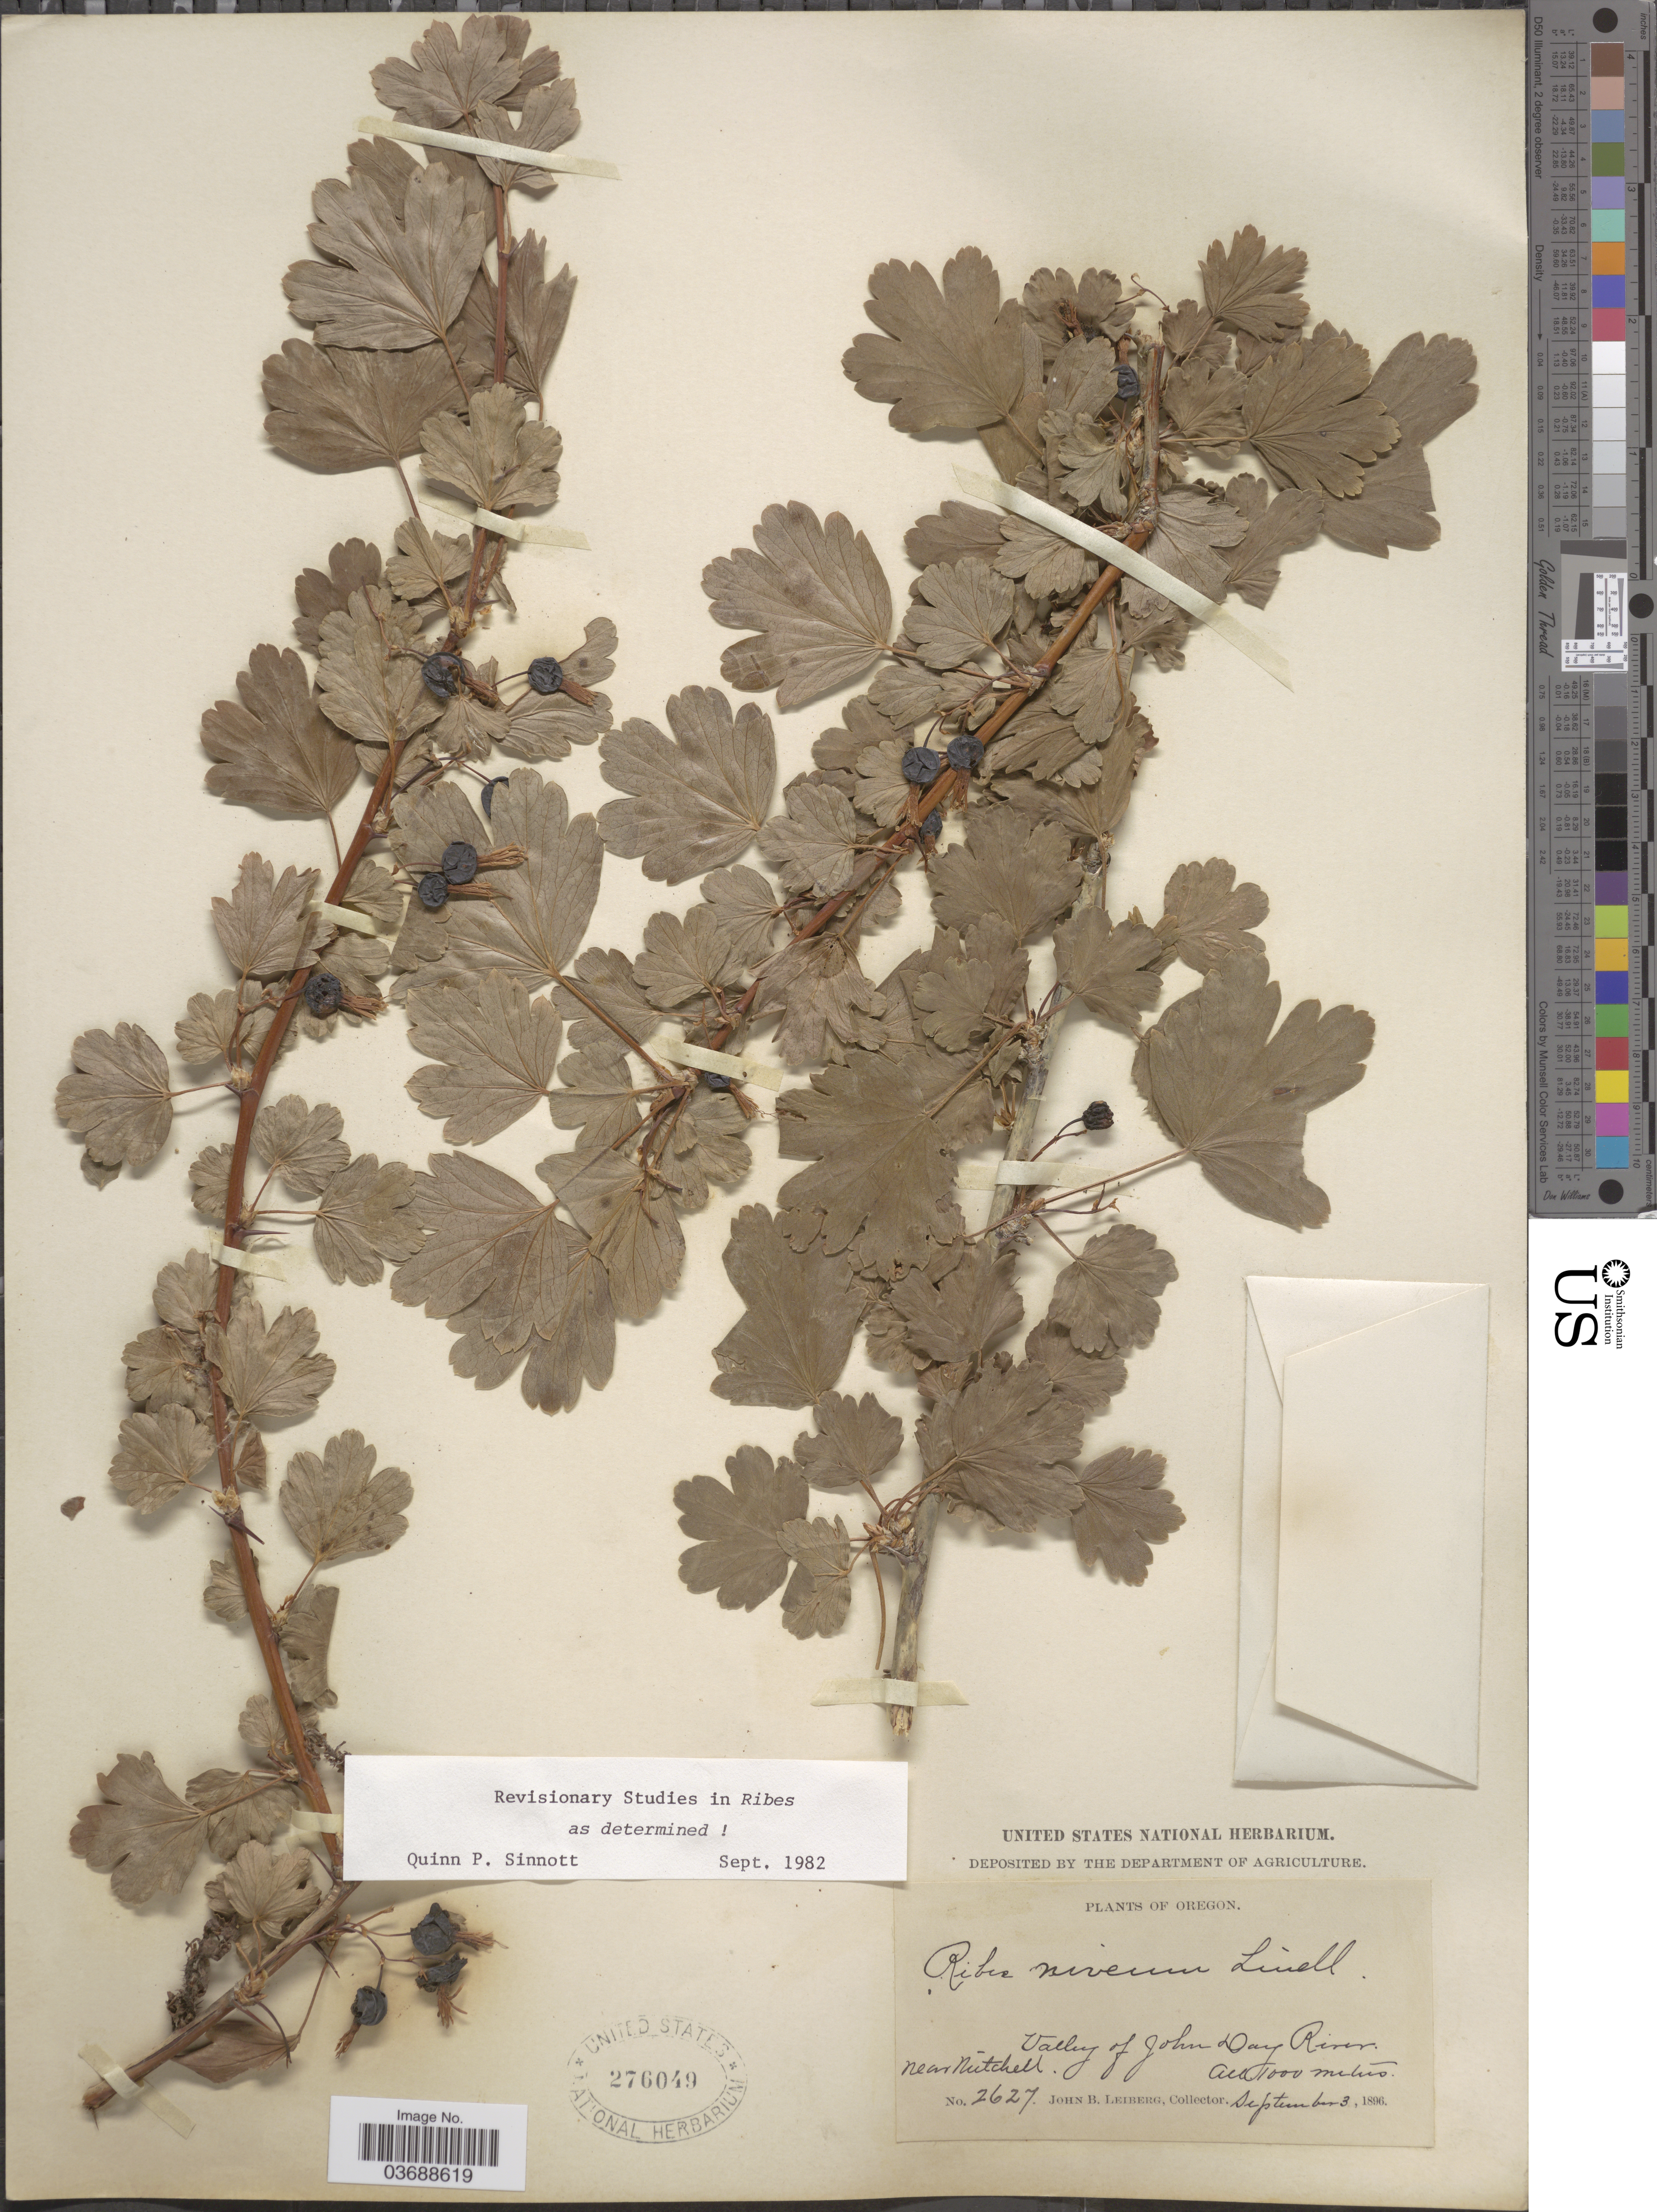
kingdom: Plantae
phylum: Tracheophyta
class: Magnoliopsida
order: Saxifragales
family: Grossulariaceae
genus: Ribes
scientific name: Ribes niveum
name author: Lindl.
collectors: J. B. Leiberg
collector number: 2627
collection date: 1896-09-03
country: United States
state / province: Oregon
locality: Valley of John Day River. Near Mitchell.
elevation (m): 1000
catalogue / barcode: US 276049